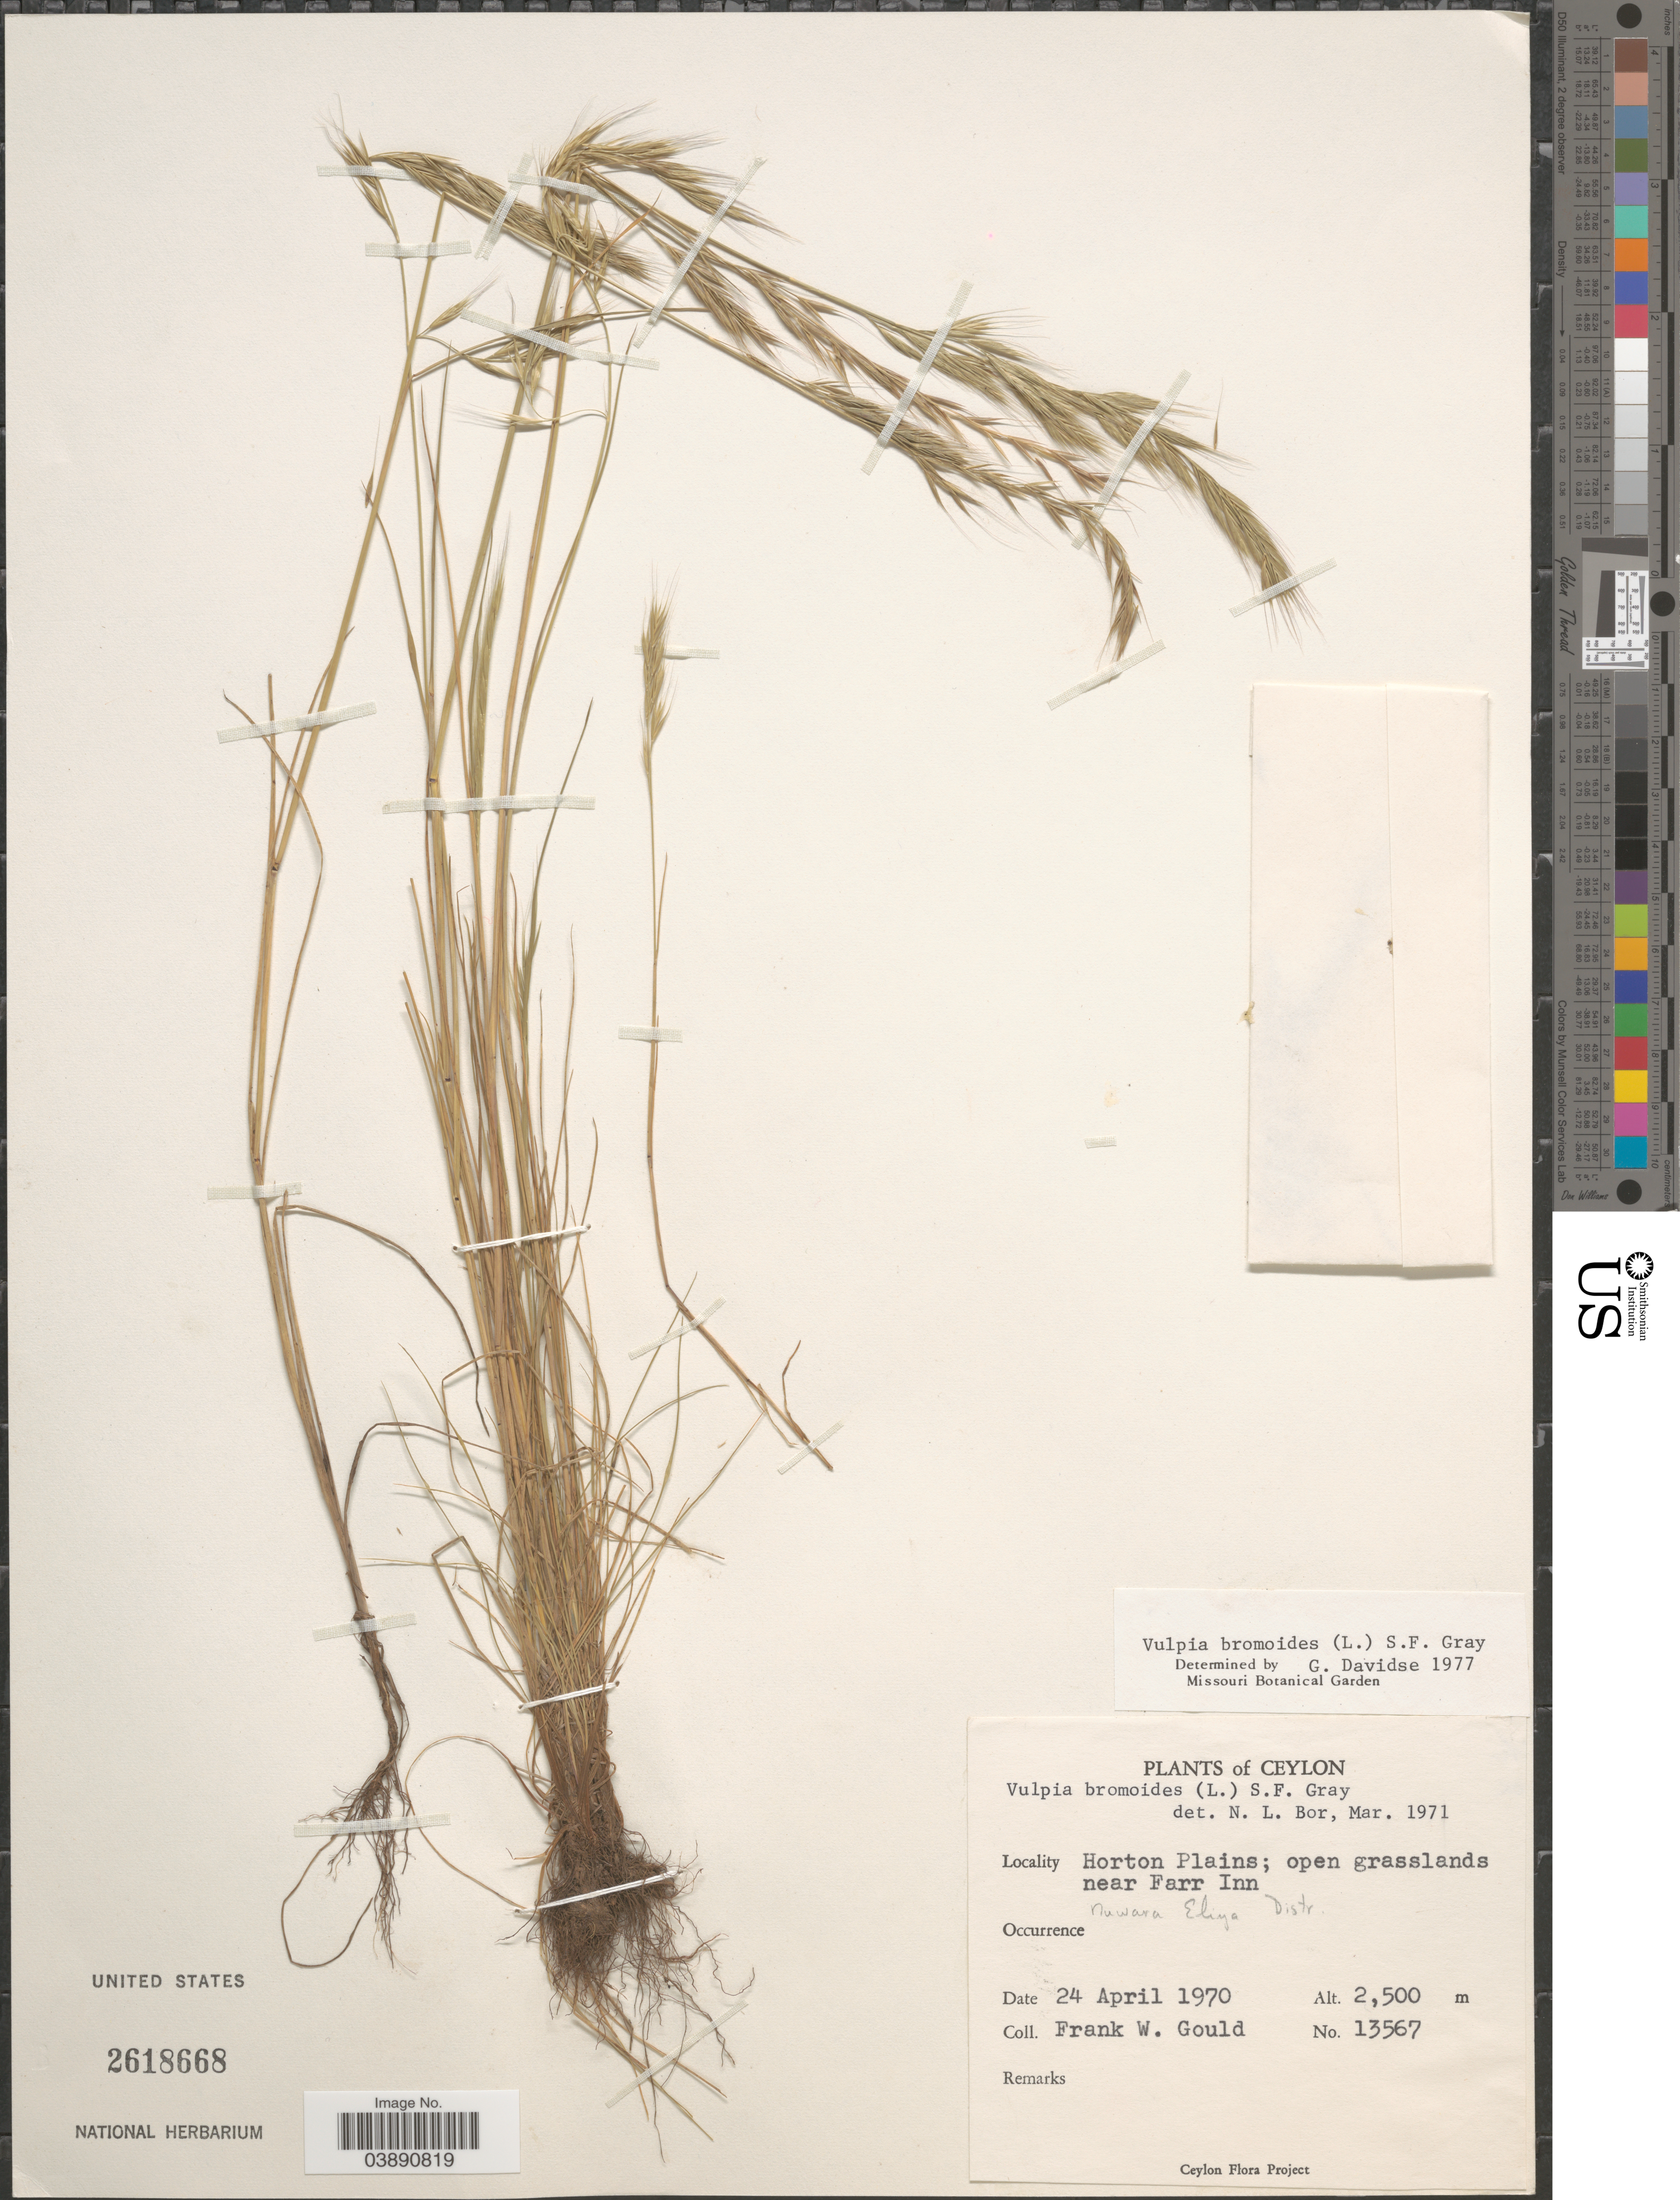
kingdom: Plantae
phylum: Tracheophyta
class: Liliopsida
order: Poales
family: Poaceae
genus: Festuca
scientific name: Festuca bromoides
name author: L.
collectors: F. W. Gould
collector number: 13567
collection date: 1970-04-24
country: Sri Lanka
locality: Ceylon. Horton Plains; open grasslands near Farr Inn. Nuwara Eliya Distr.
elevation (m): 2500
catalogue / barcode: US 2618668